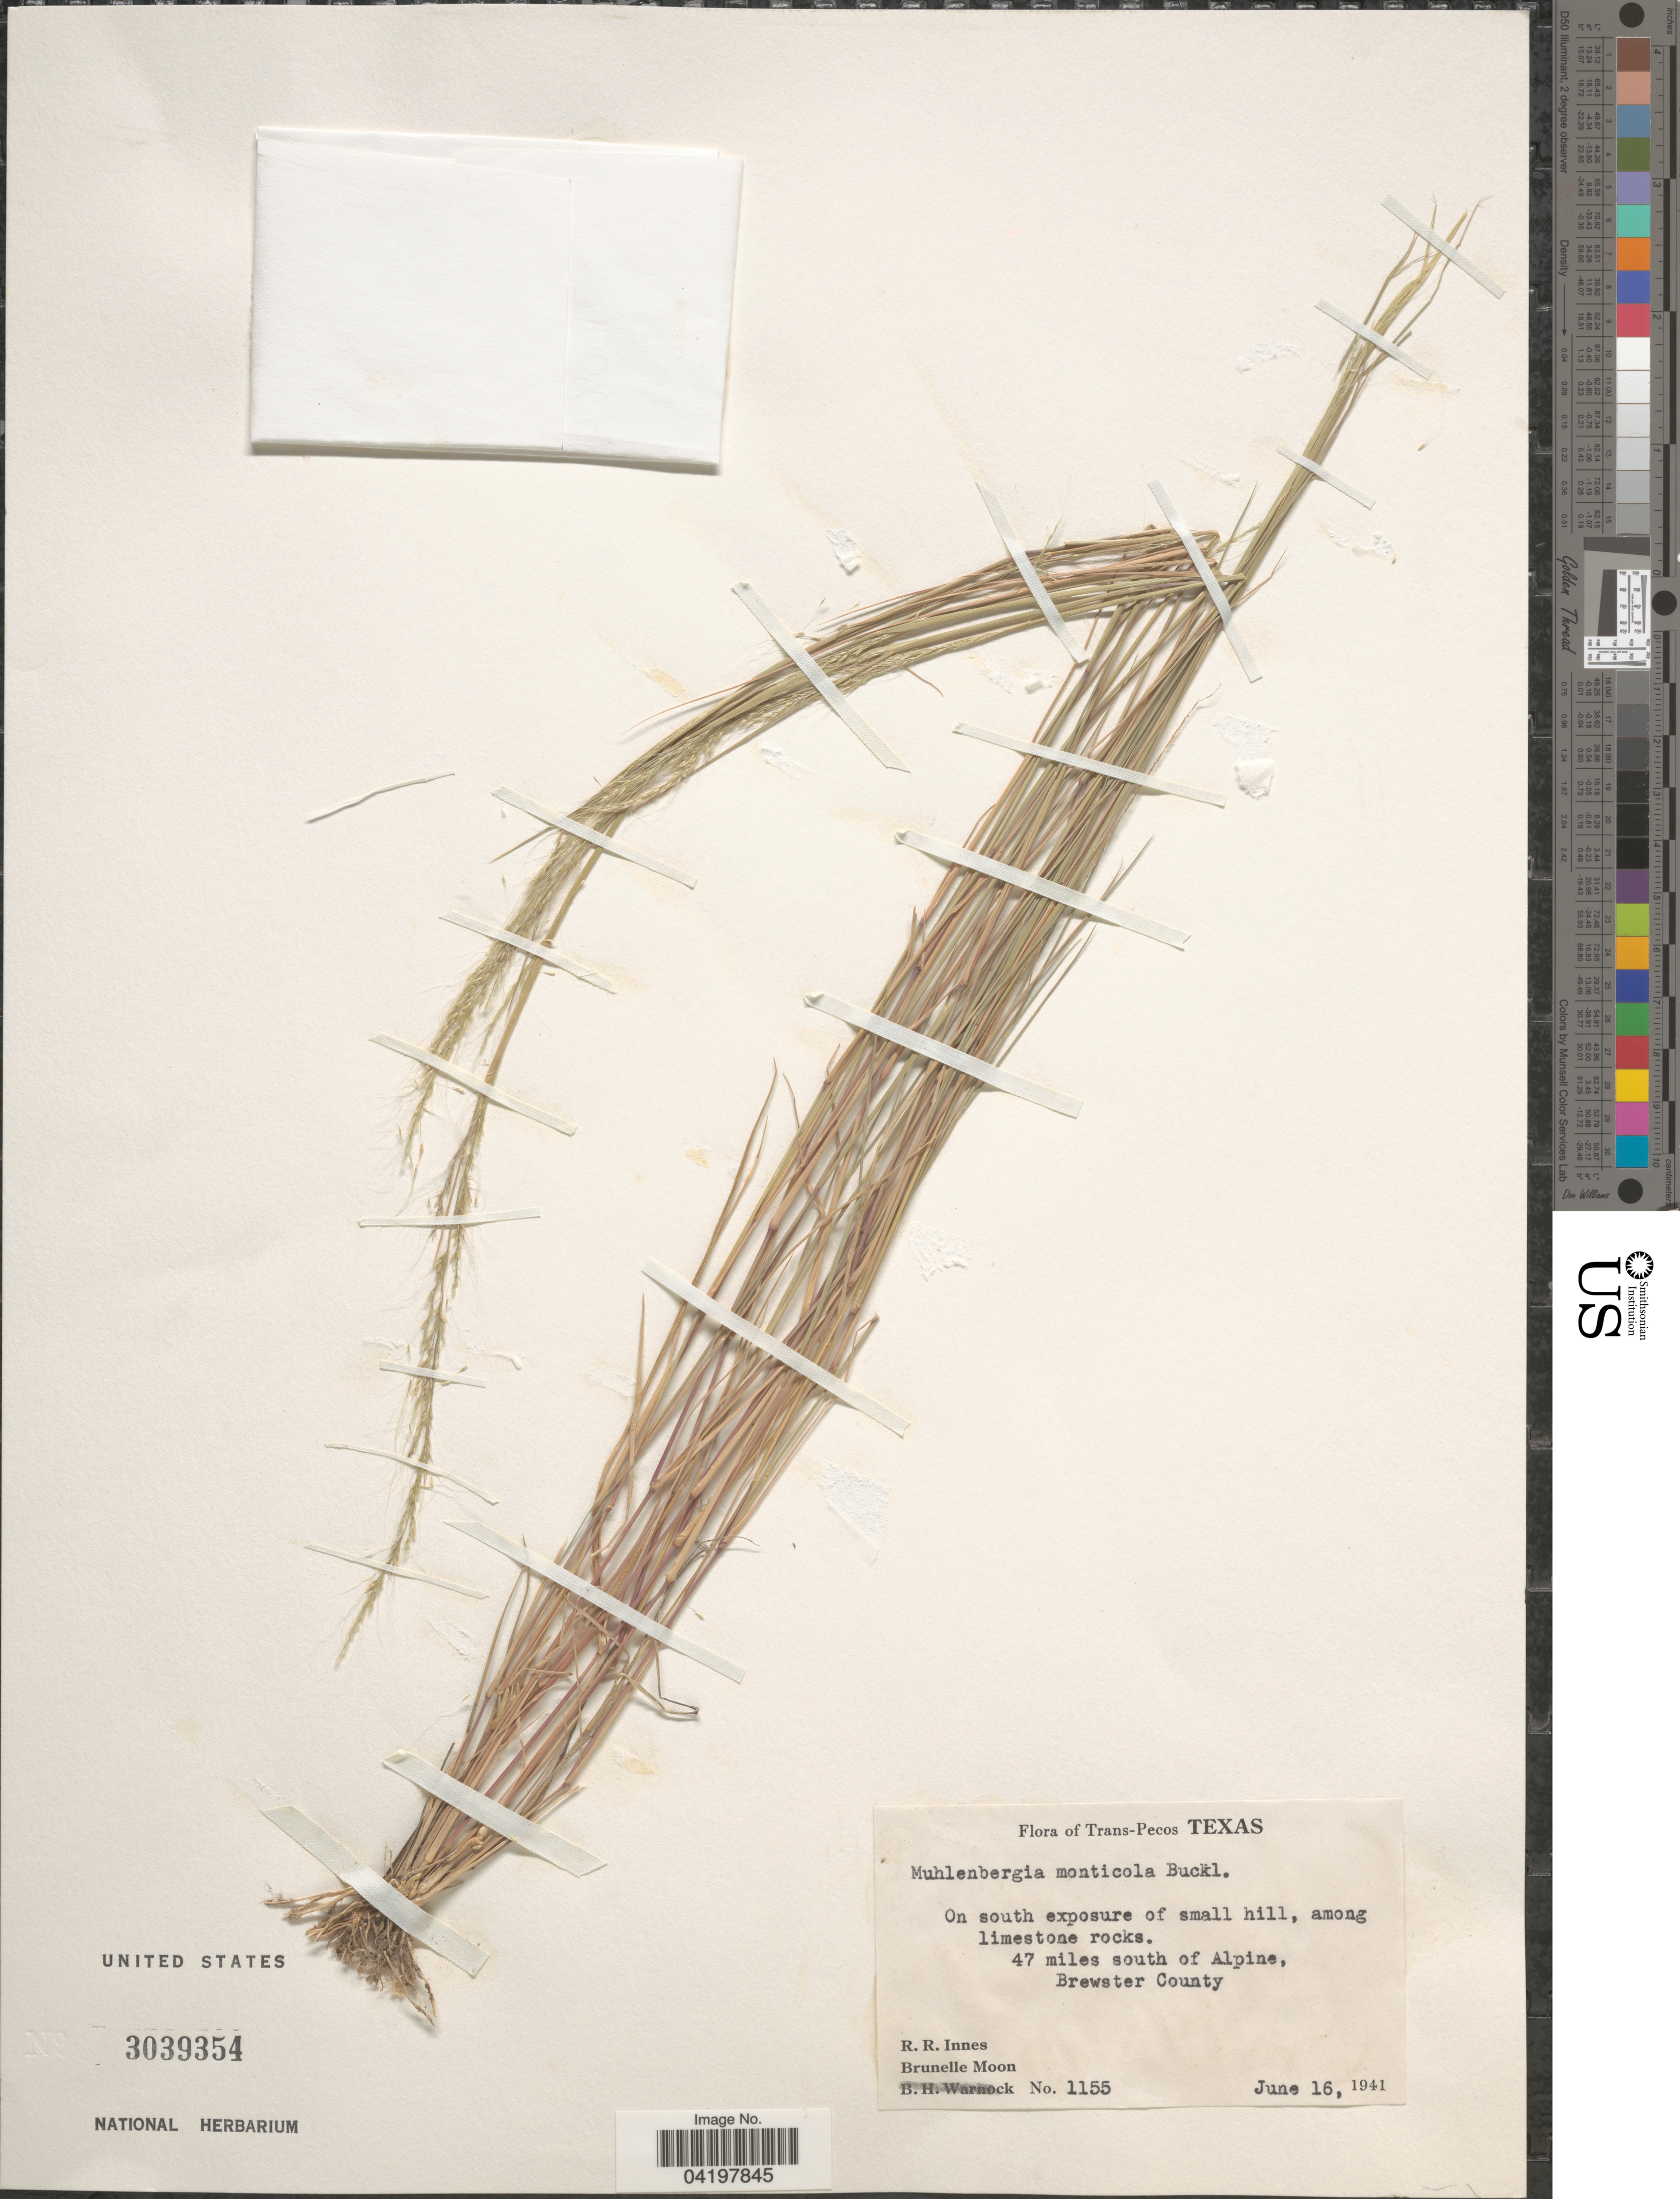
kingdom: Plantae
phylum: Tracheophyta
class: Liliopsida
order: Poales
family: Poaceae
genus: Muhlenbergia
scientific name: Muhlenbergia tenuifolia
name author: (Kunth) Kunth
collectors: R. Rose-Innes & B. Moon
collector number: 1155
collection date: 1941-06-16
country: United States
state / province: Texas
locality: Trans-Pecos Texas. On south exposure of small hill, among limestone rocks. 47 miles south of Alpine, Brewster County.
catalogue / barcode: US 3039354